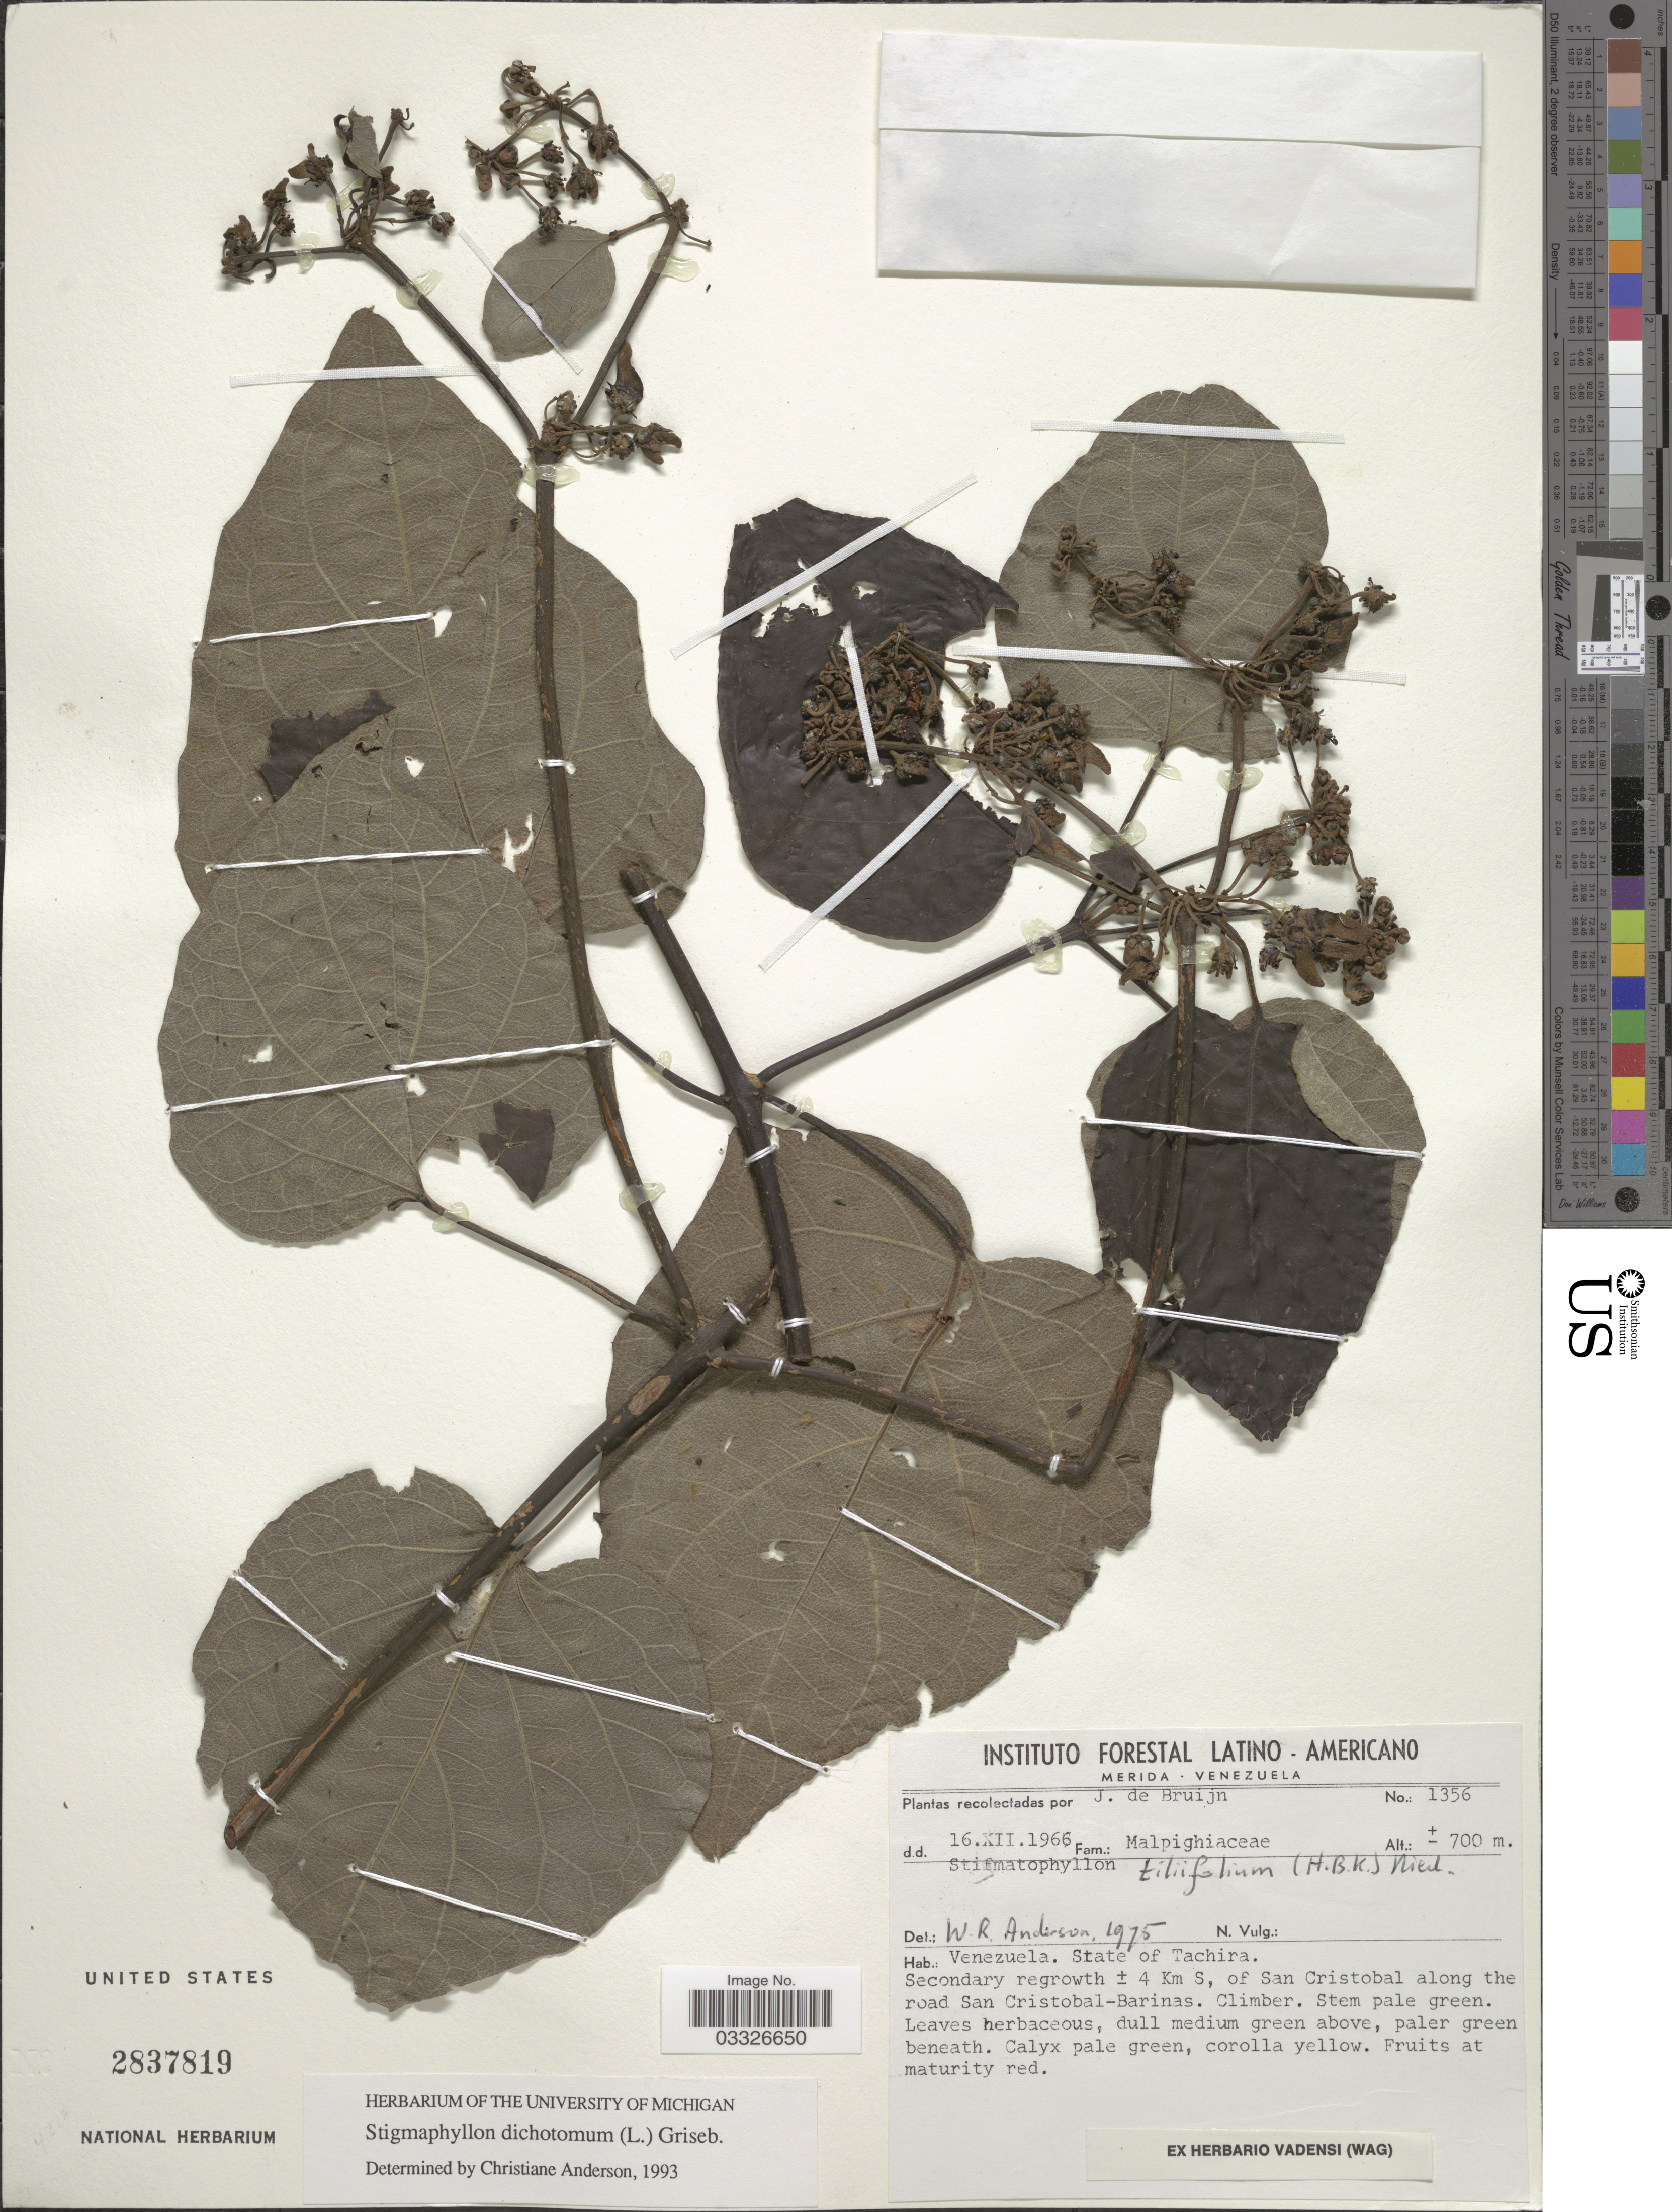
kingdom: Plantae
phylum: Tracheophyta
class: Magnoliopsida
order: Malpighiales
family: Malpighiaceae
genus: Stigmaphyllon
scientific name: Stigmaphyllon dichotomum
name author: Griseb.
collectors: J. Bruijn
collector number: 1356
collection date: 1966-12-16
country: Venezuela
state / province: Tachira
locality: Secondary regrowth ± 4 Km S, of San Cristobal along the road San Cristobal-Barinas.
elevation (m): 700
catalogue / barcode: US 2837819